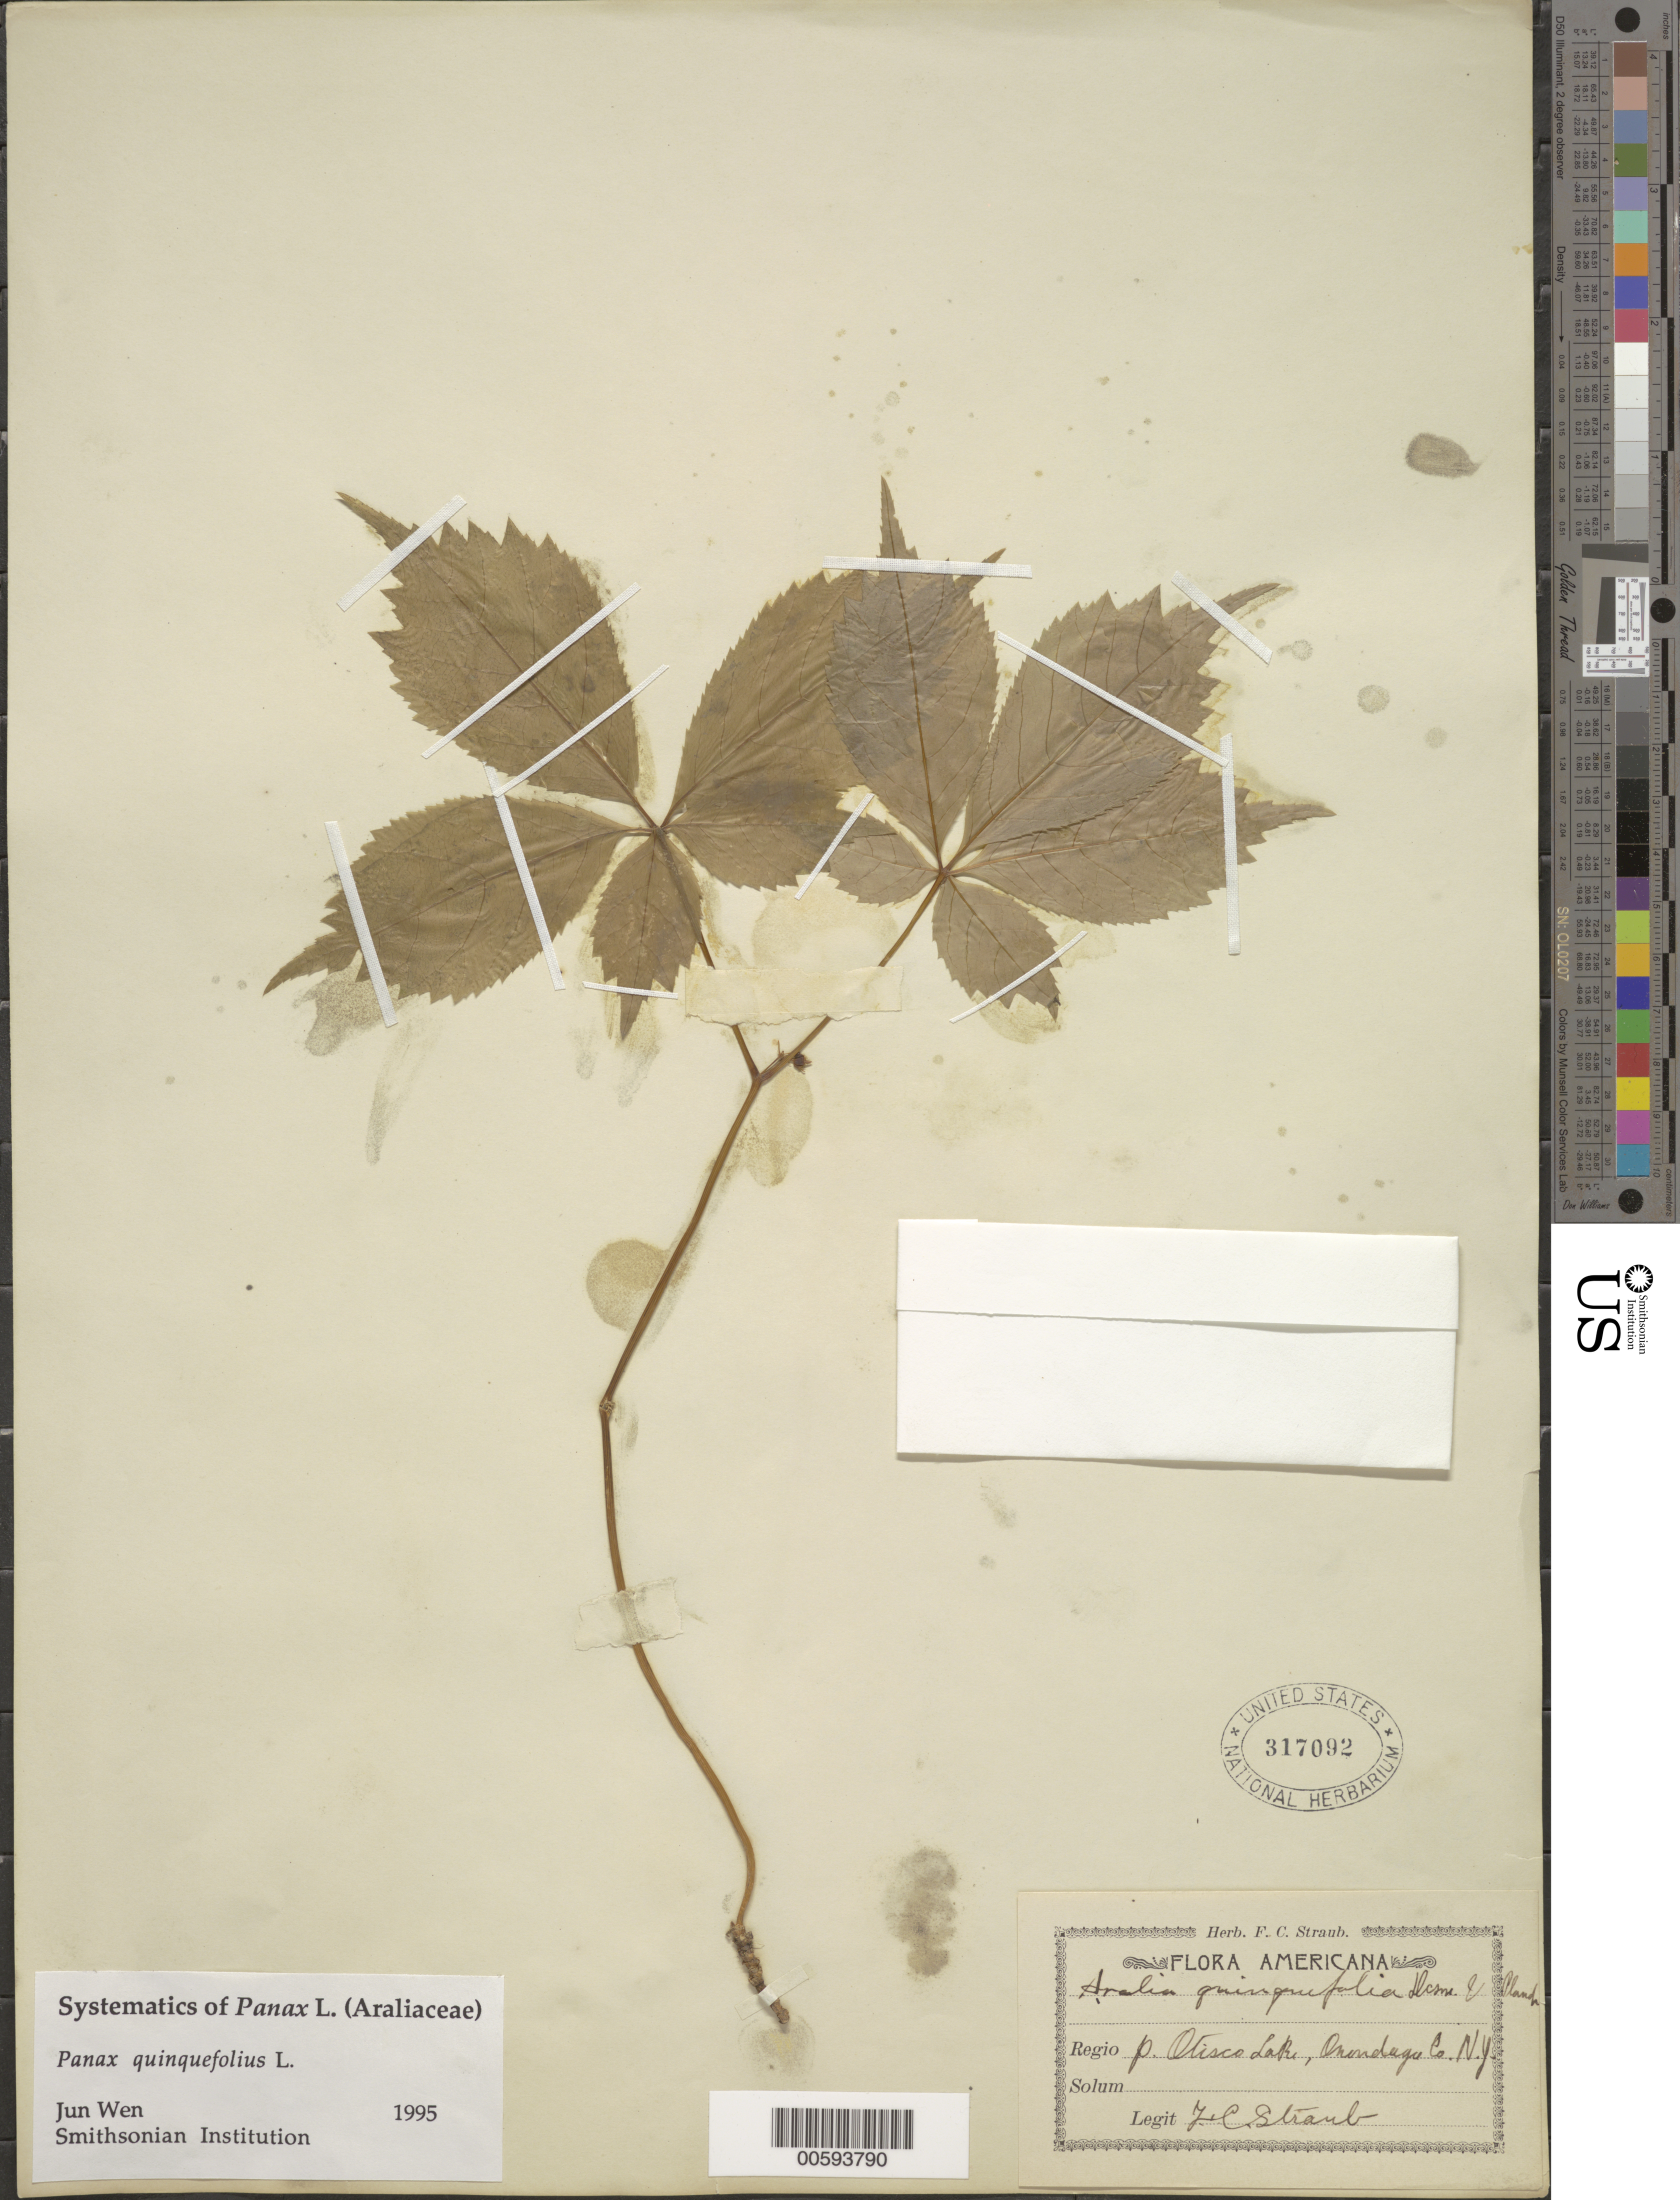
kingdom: Plantae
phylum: Tracheophyta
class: Magnoliopsida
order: Apiales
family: Araliaceae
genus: Panax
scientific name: Panax quinquefolius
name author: L.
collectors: J. Straub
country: United States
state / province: New York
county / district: Onondaga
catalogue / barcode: US 317092